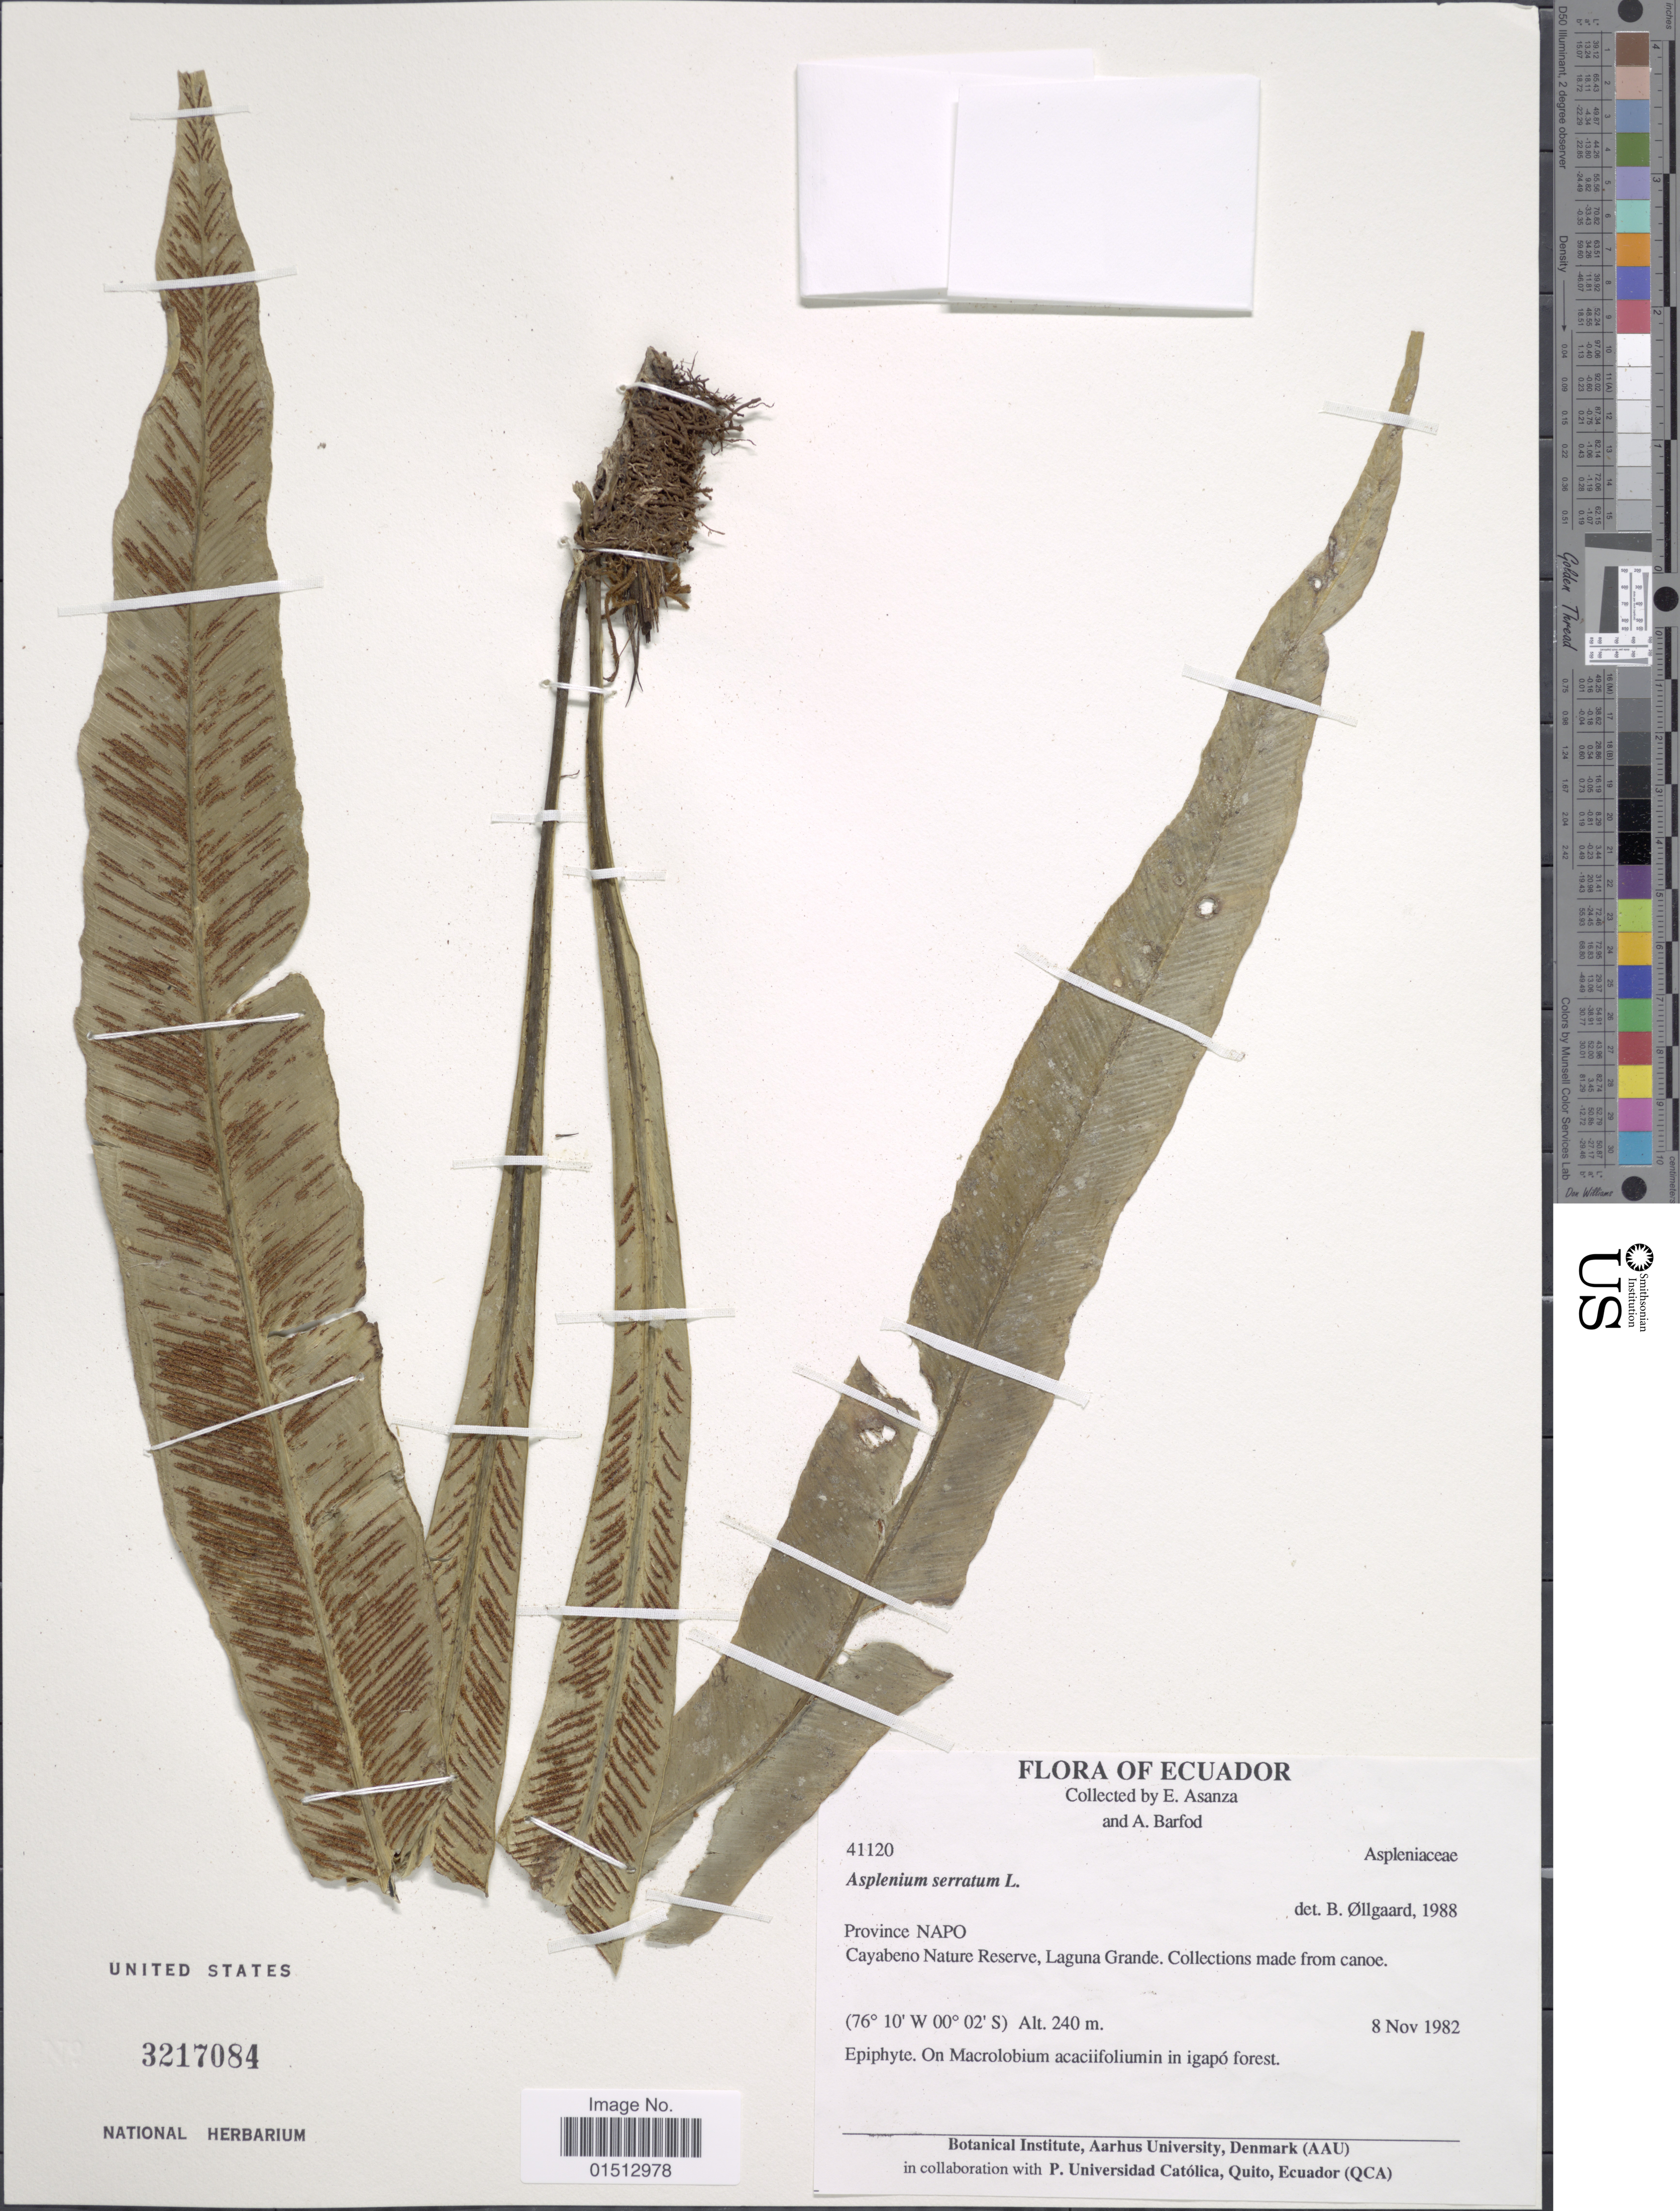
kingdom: Plantae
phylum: Tracheophyta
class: Polypodiopsida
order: Polypodiales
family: Aspleniaceae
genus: Asplenium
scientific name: Asplenium serratum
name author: L.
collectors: E. Asanza & A. Barfod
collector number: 41120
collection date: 1982-11-08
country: Ecuador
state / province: Napo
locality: Ecuador, Province Napo, Cayabeno Nature Reserve, Laguna Grande.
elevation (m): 240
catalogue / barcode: US 3217084